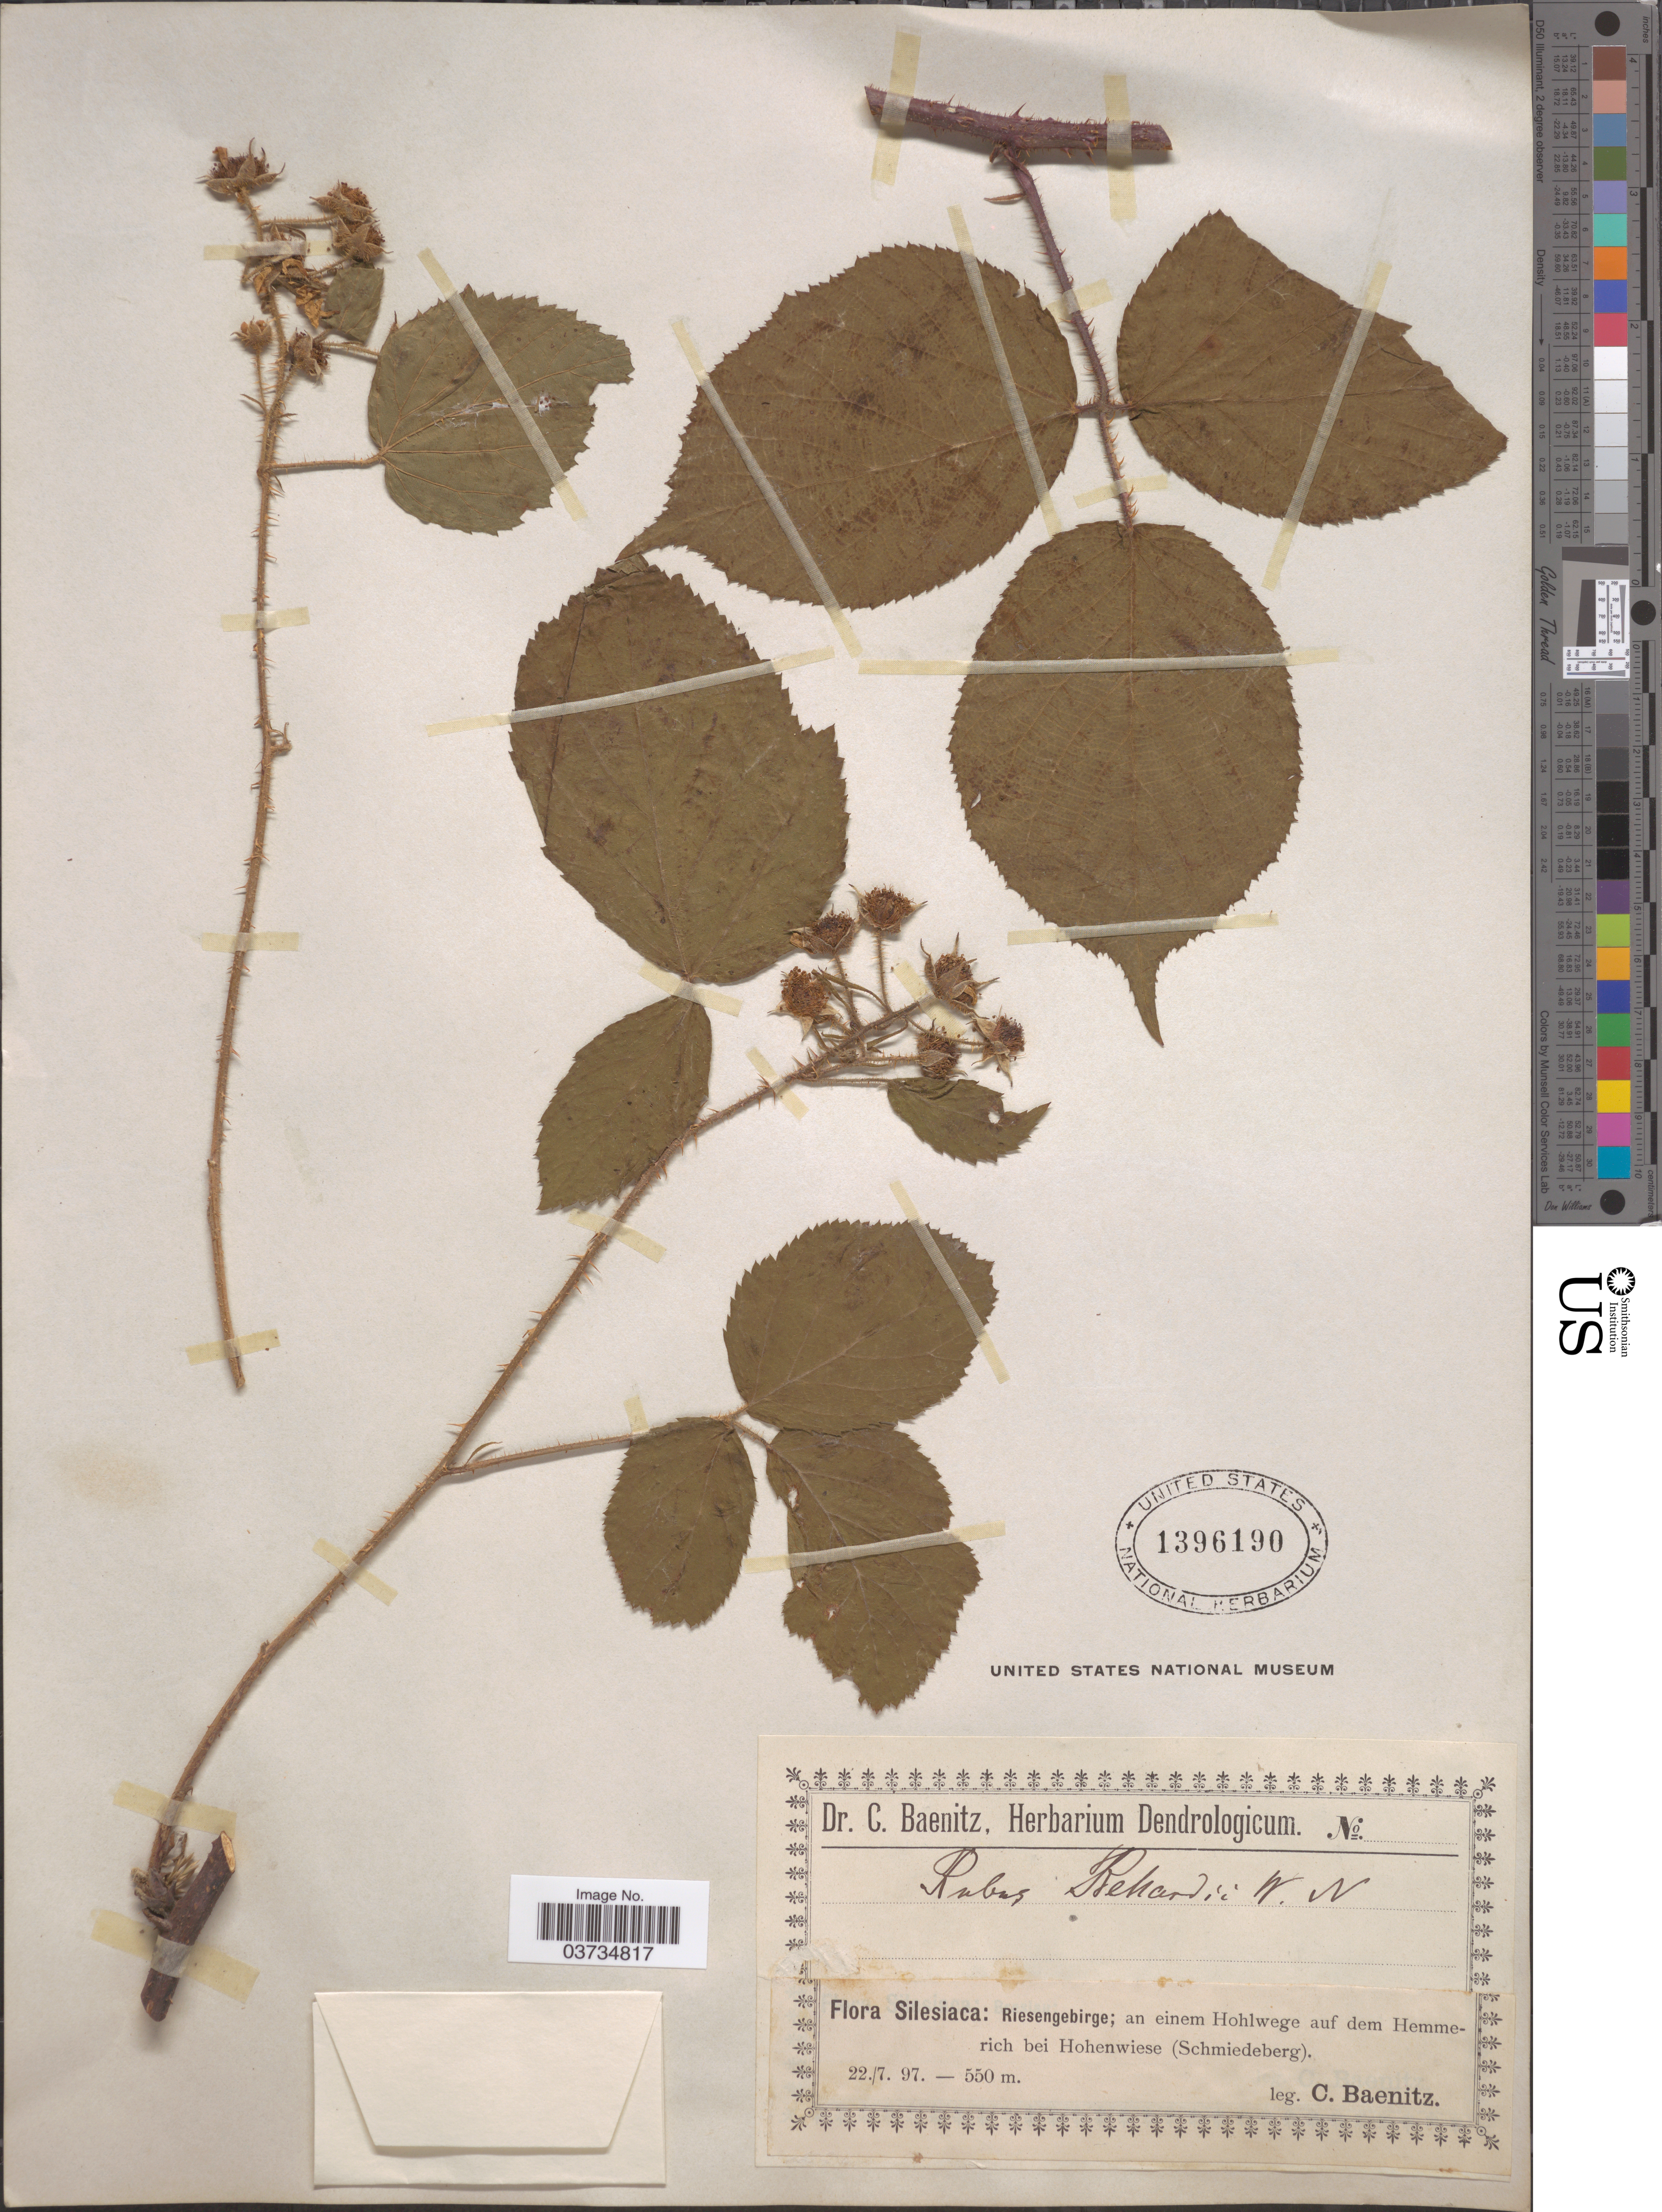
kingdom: Plantae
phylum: Tracheophyta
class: Magnoliopsida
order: Rosales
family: Rosaceae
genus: Rubus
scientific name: Rubus pedemontanus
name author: Pinkw.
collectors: C. G. Baenitz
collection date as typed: Transcribed d/m/y: 22/7/97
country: Poland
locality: Silesiaca: Riesengebirge; an einem Hohlwege auf dem Hemmerich bei Hohenwiese (Schmiedeberg).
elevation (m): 550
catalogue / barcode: US 1396190